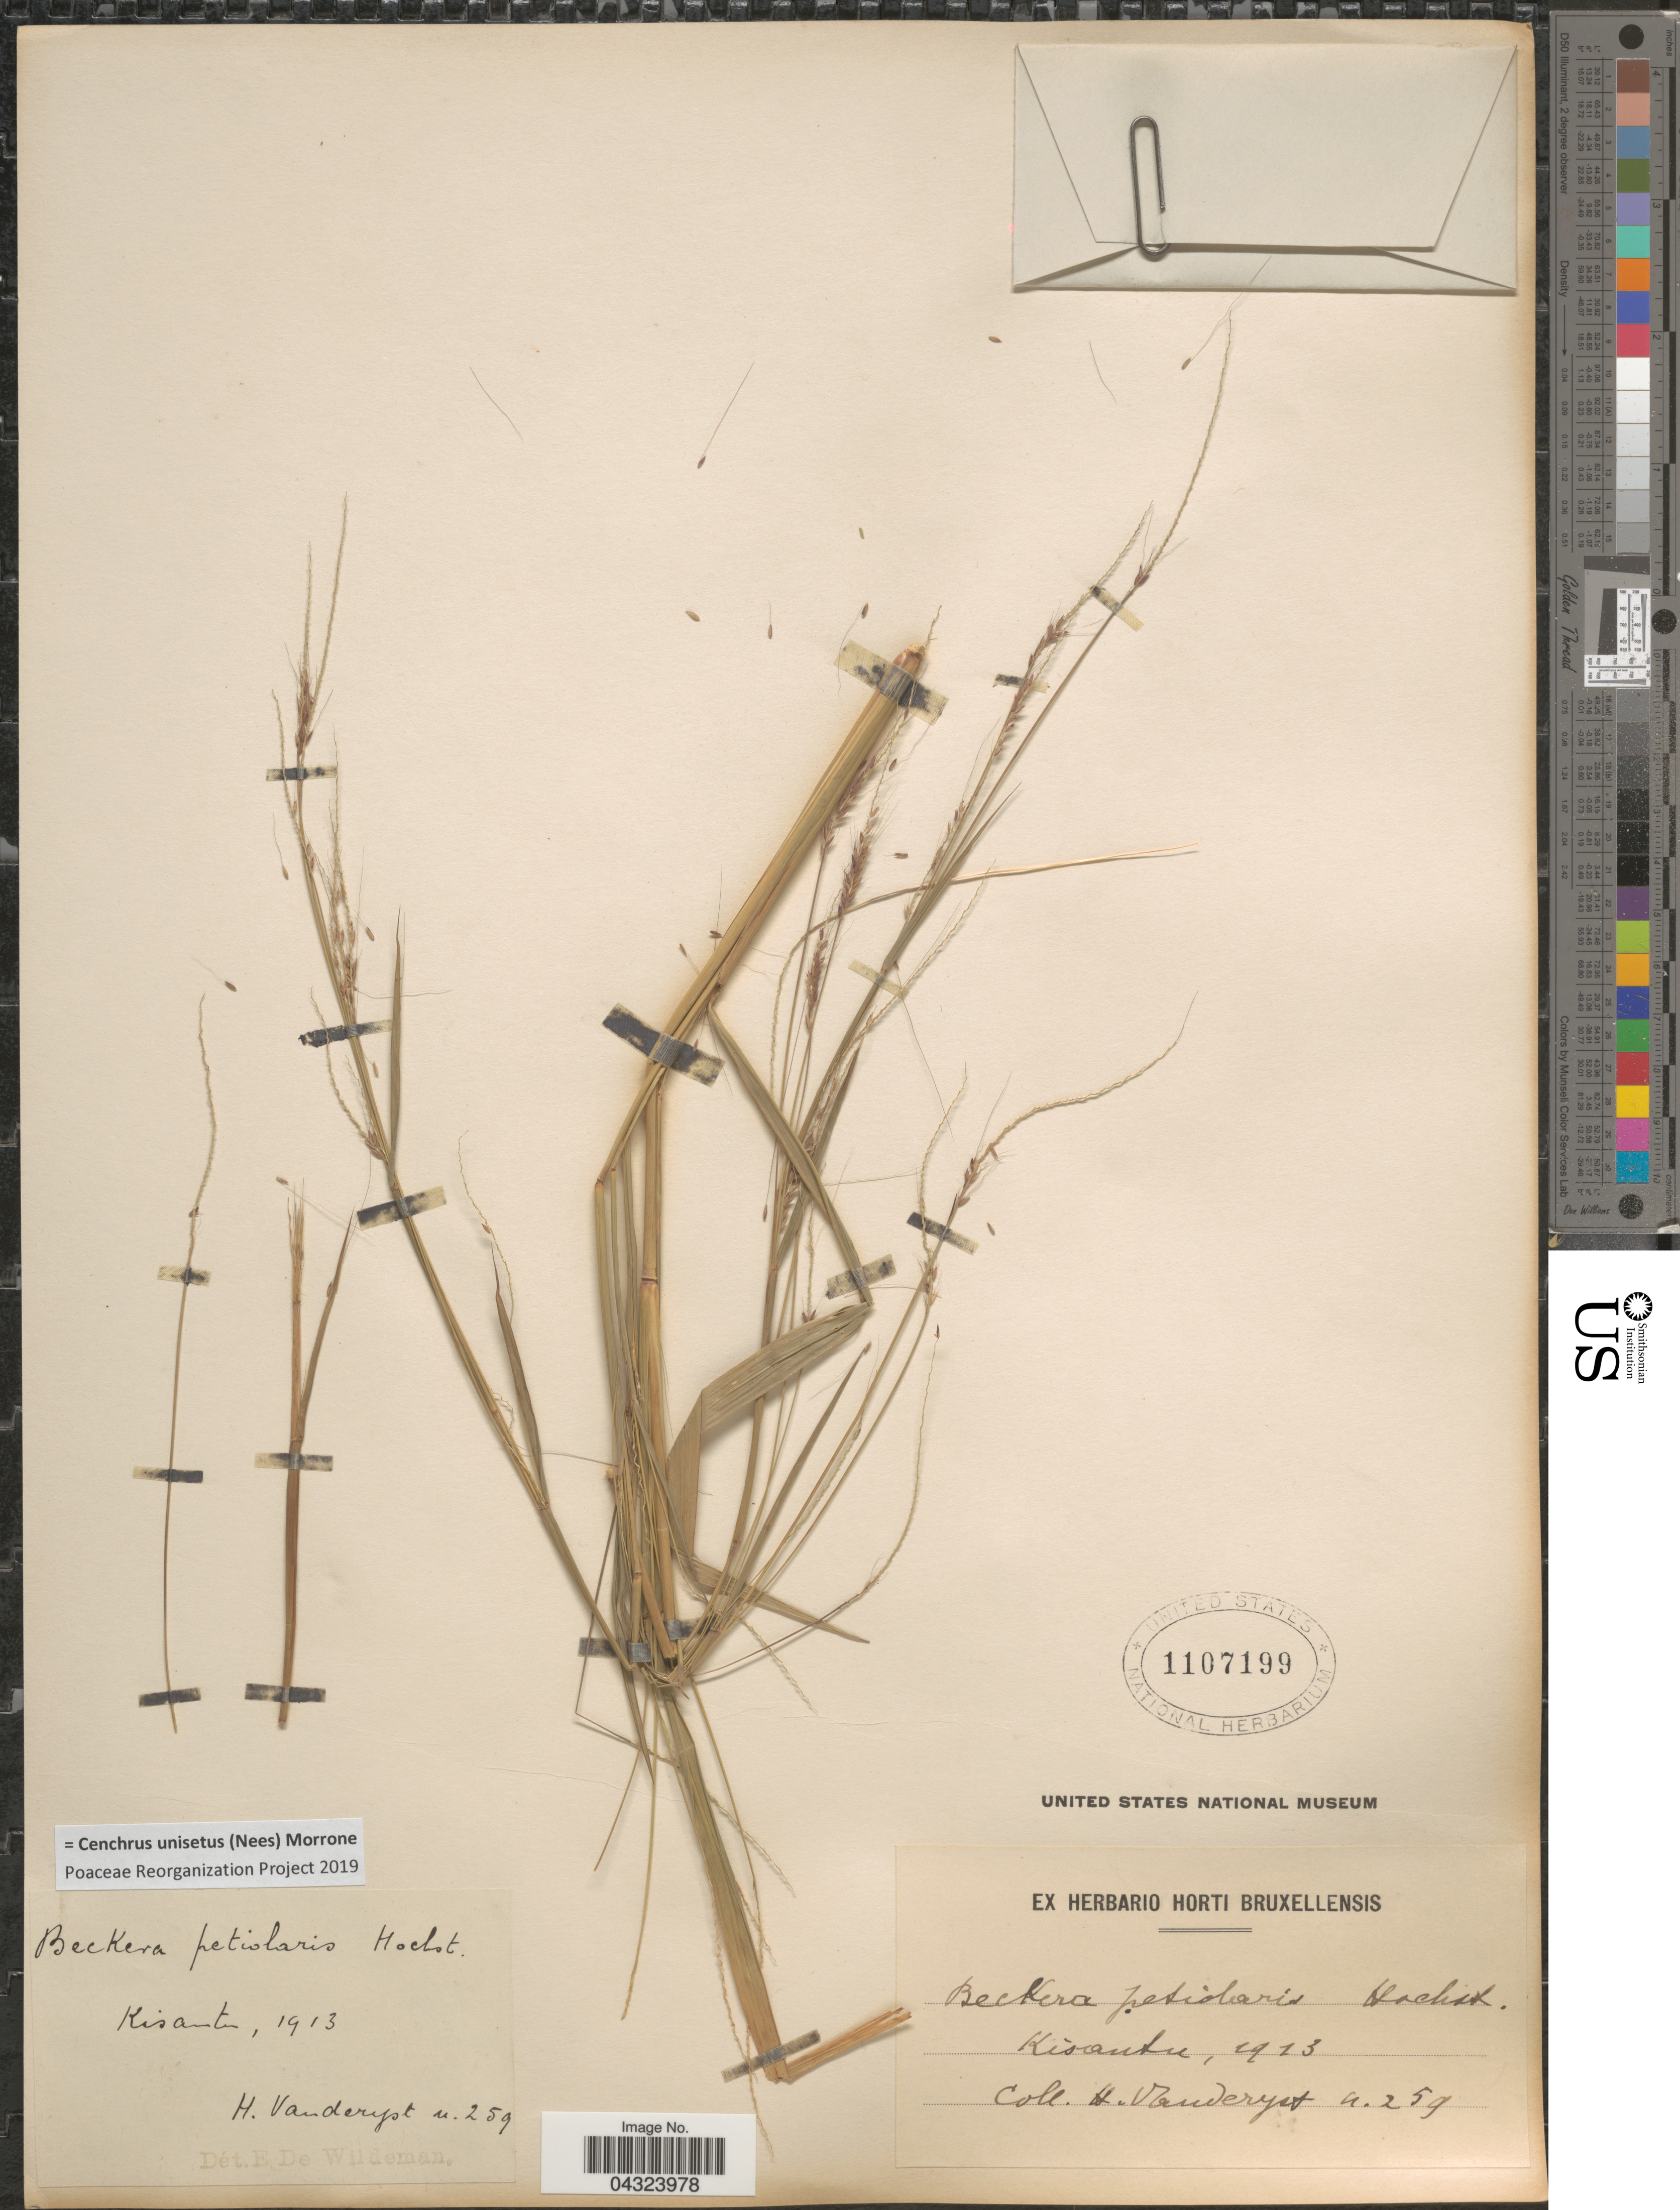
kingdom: Plantae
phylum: Tracheophyta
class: Liliopsida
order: Poales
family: Poaceae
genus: Cenchrus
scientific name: Cenchrus unisetus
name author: (Nees) Morrone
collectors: H. J. R. Vanderyst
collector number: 259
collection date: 1913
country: Congo, Democratic Republic of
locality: Kisantu.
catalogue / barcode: US 1107199